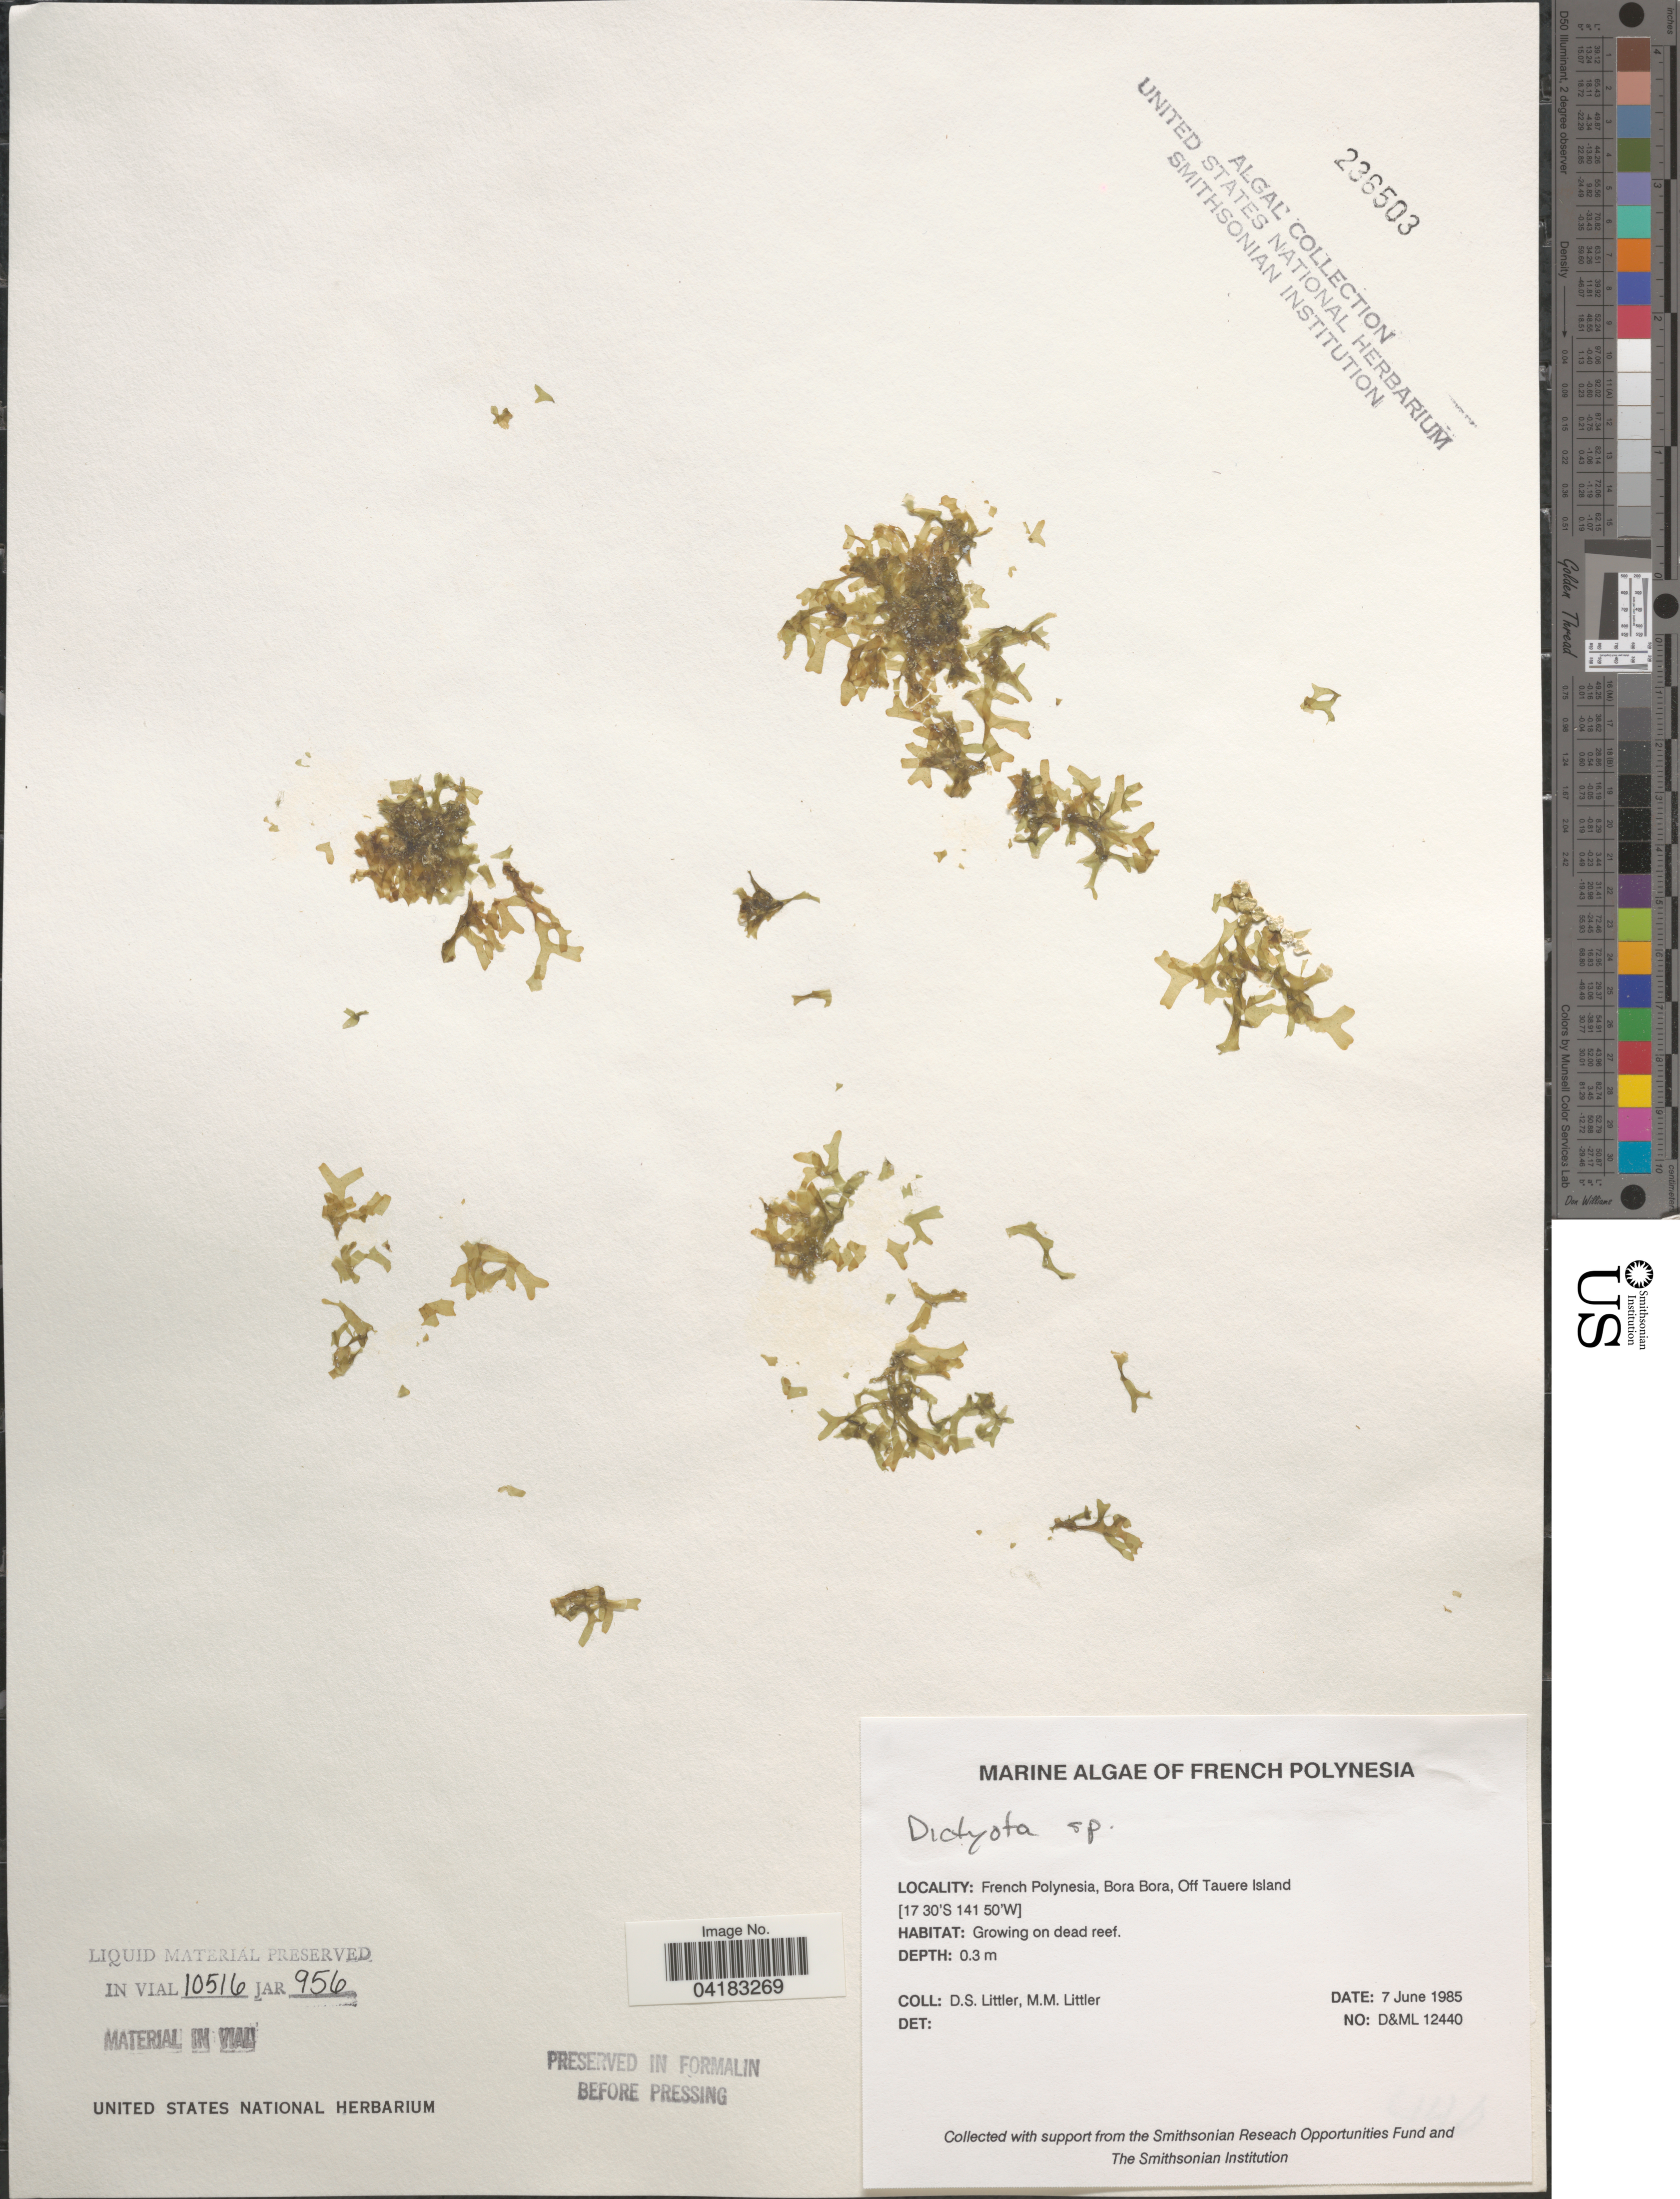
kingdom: Chromista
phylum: Ochrophyta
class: Phaeophyceae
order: Dictyotales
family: Dictyotaceae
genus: Dictyota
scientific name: Dictyota sp.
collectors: D. S. Littler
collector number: D&ML12440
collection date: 1985-06-07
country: French Polynesia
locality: Bora Bora, Off Tauere Island.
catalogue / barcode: US 236503